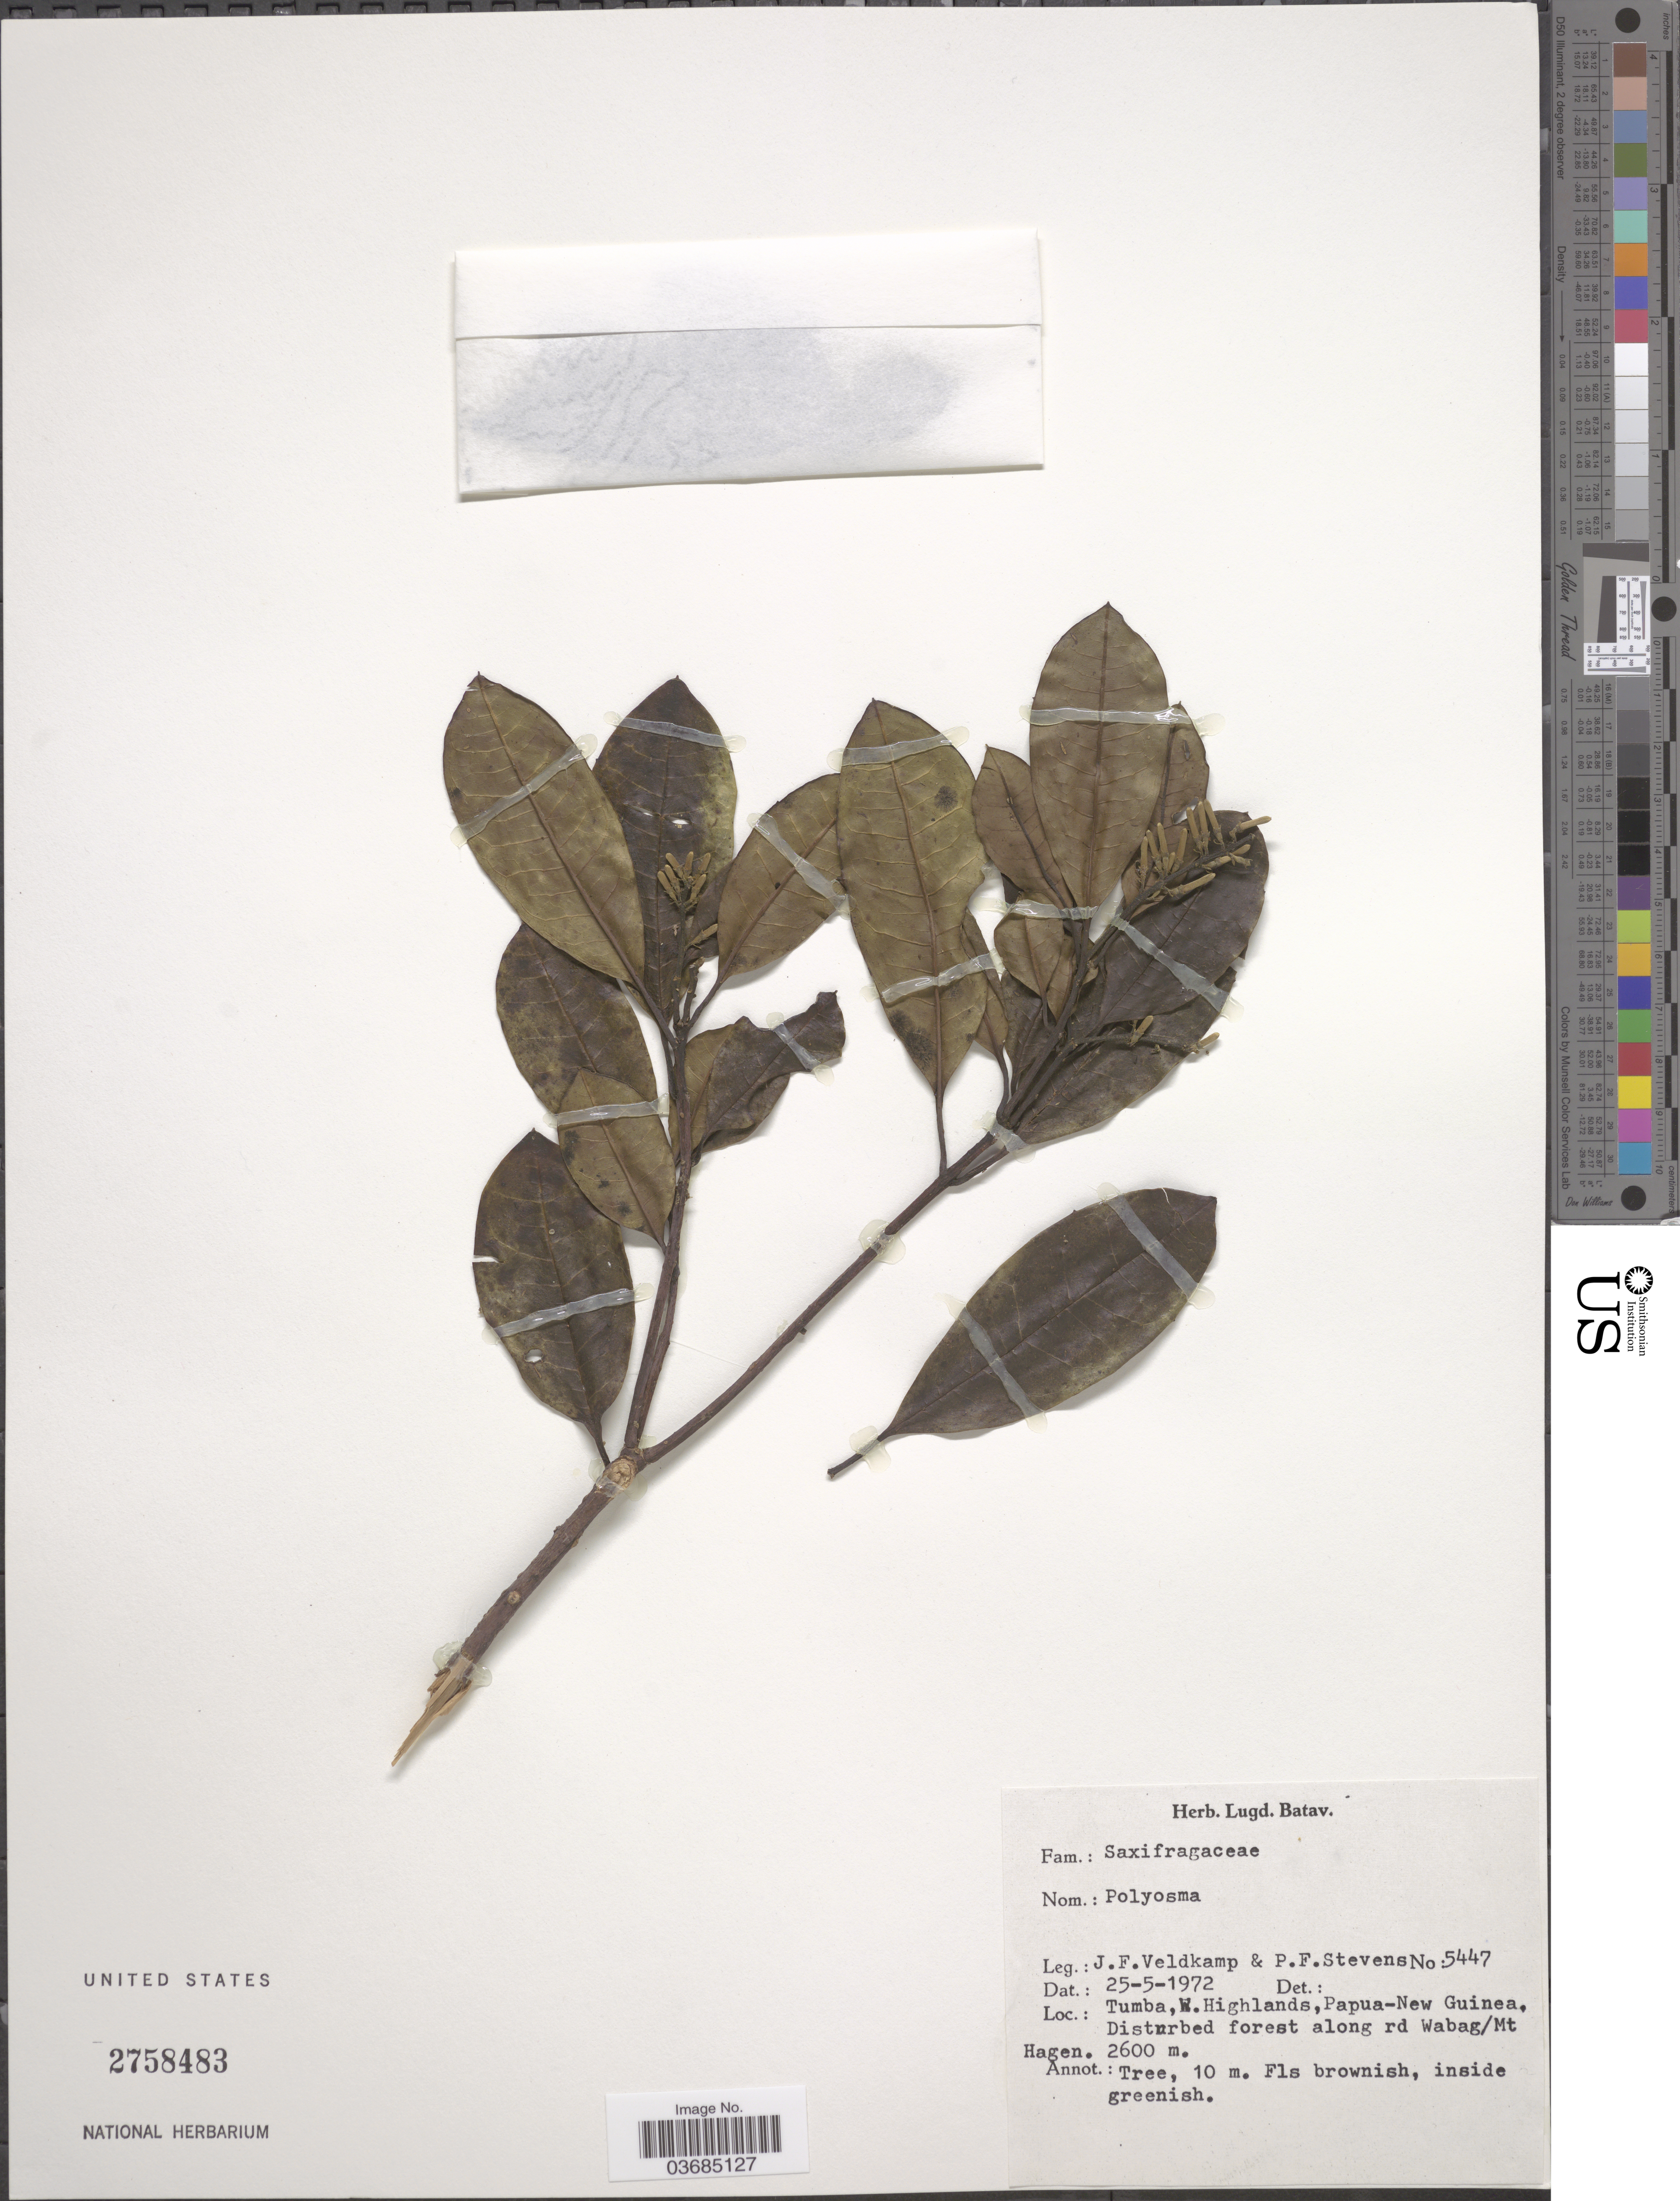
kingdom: Plantae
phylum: Tracheophyta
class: Magnoliopsida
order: Escalloniales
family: Escalloniaceae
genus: Polyosma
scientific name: Polyosma sp.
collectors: J. F. Veldkamp & P. F. Stevens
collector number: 5447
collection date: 1972-05-25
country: Papua New Guinea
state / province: Western Highlands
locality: Tumba, W. Highlands, Papua-New Guinea. Disturbed forest along rd Wabag/Mt Hagen.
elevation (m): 2600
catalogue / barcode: US 2758483